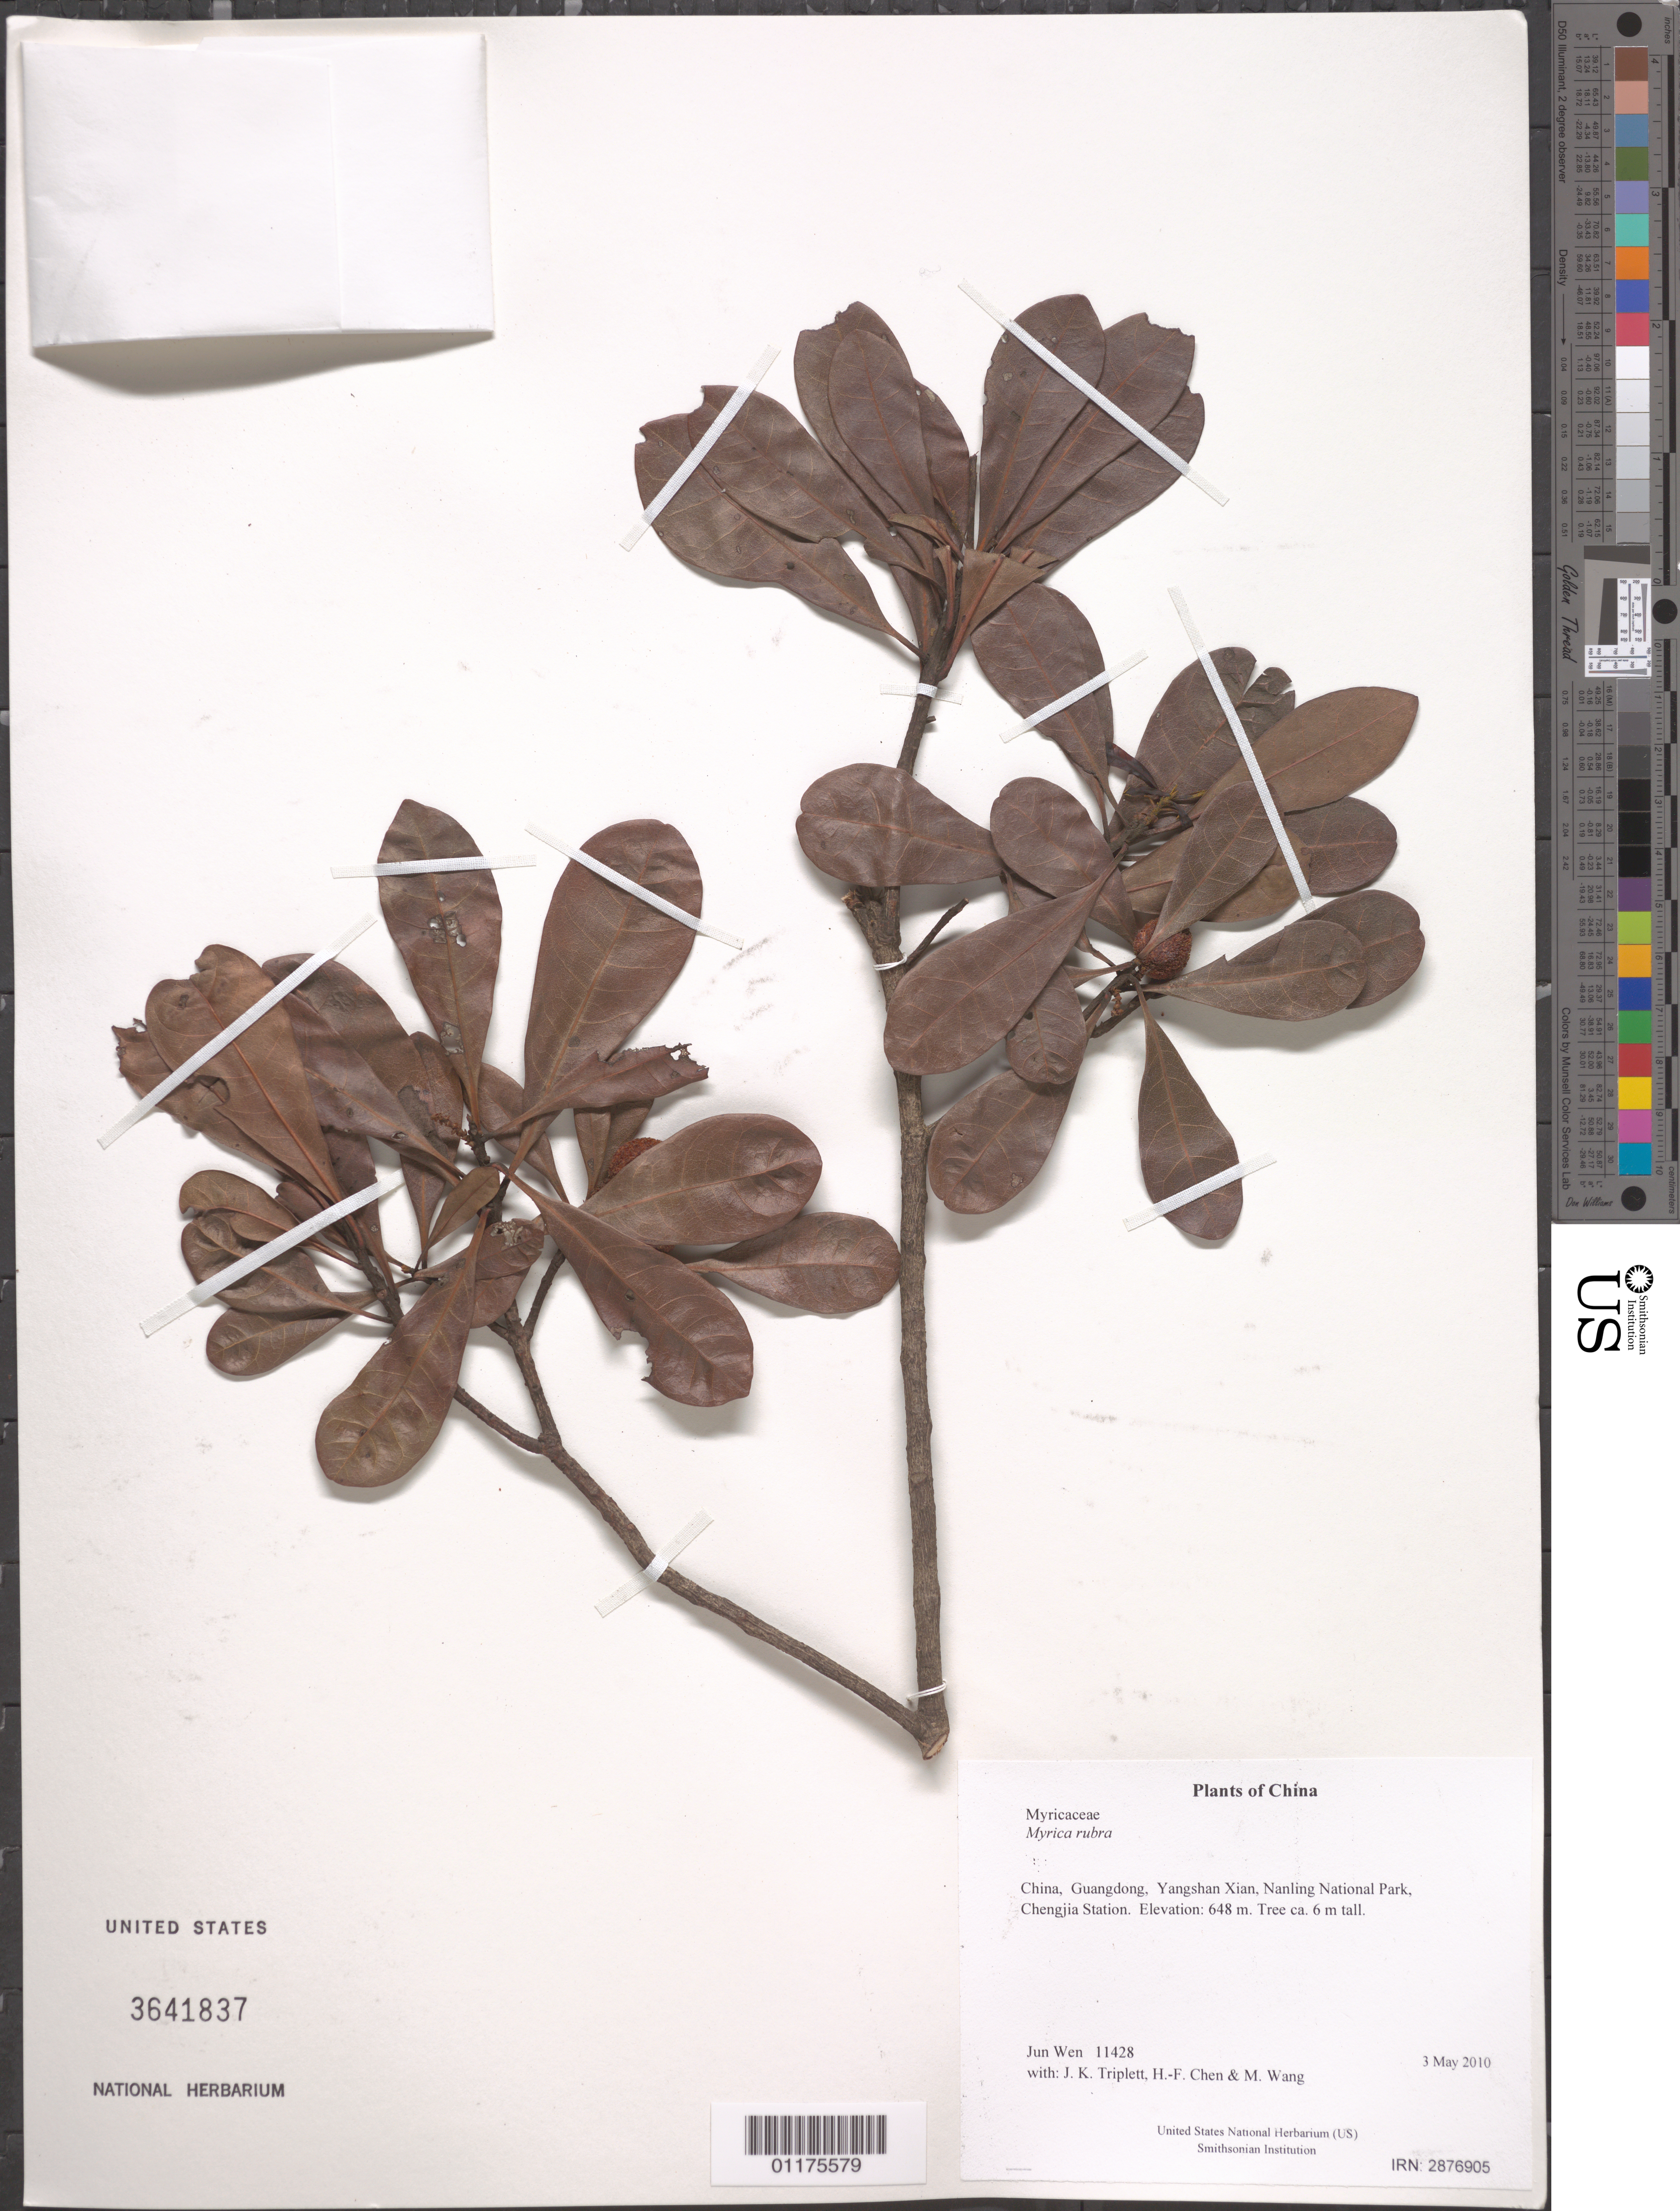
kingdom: Plantae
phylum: Tracheophyta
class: Magnoliopsida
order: Fagales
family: Myricaceae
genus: Morella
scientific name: Morella rubra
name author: Lour.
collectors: J. Wen, J. K. Triplett, H.-F. Chen & M. Wang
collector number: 11428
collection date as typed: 3 May 2010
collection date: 2010-05-03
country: China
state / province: Guangdong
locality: Yangshan Xian, Nanling National Park, Chengjia Station.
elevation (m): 648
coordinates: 24 45.624 N, 112 53.497 E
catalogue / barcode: US 3641837